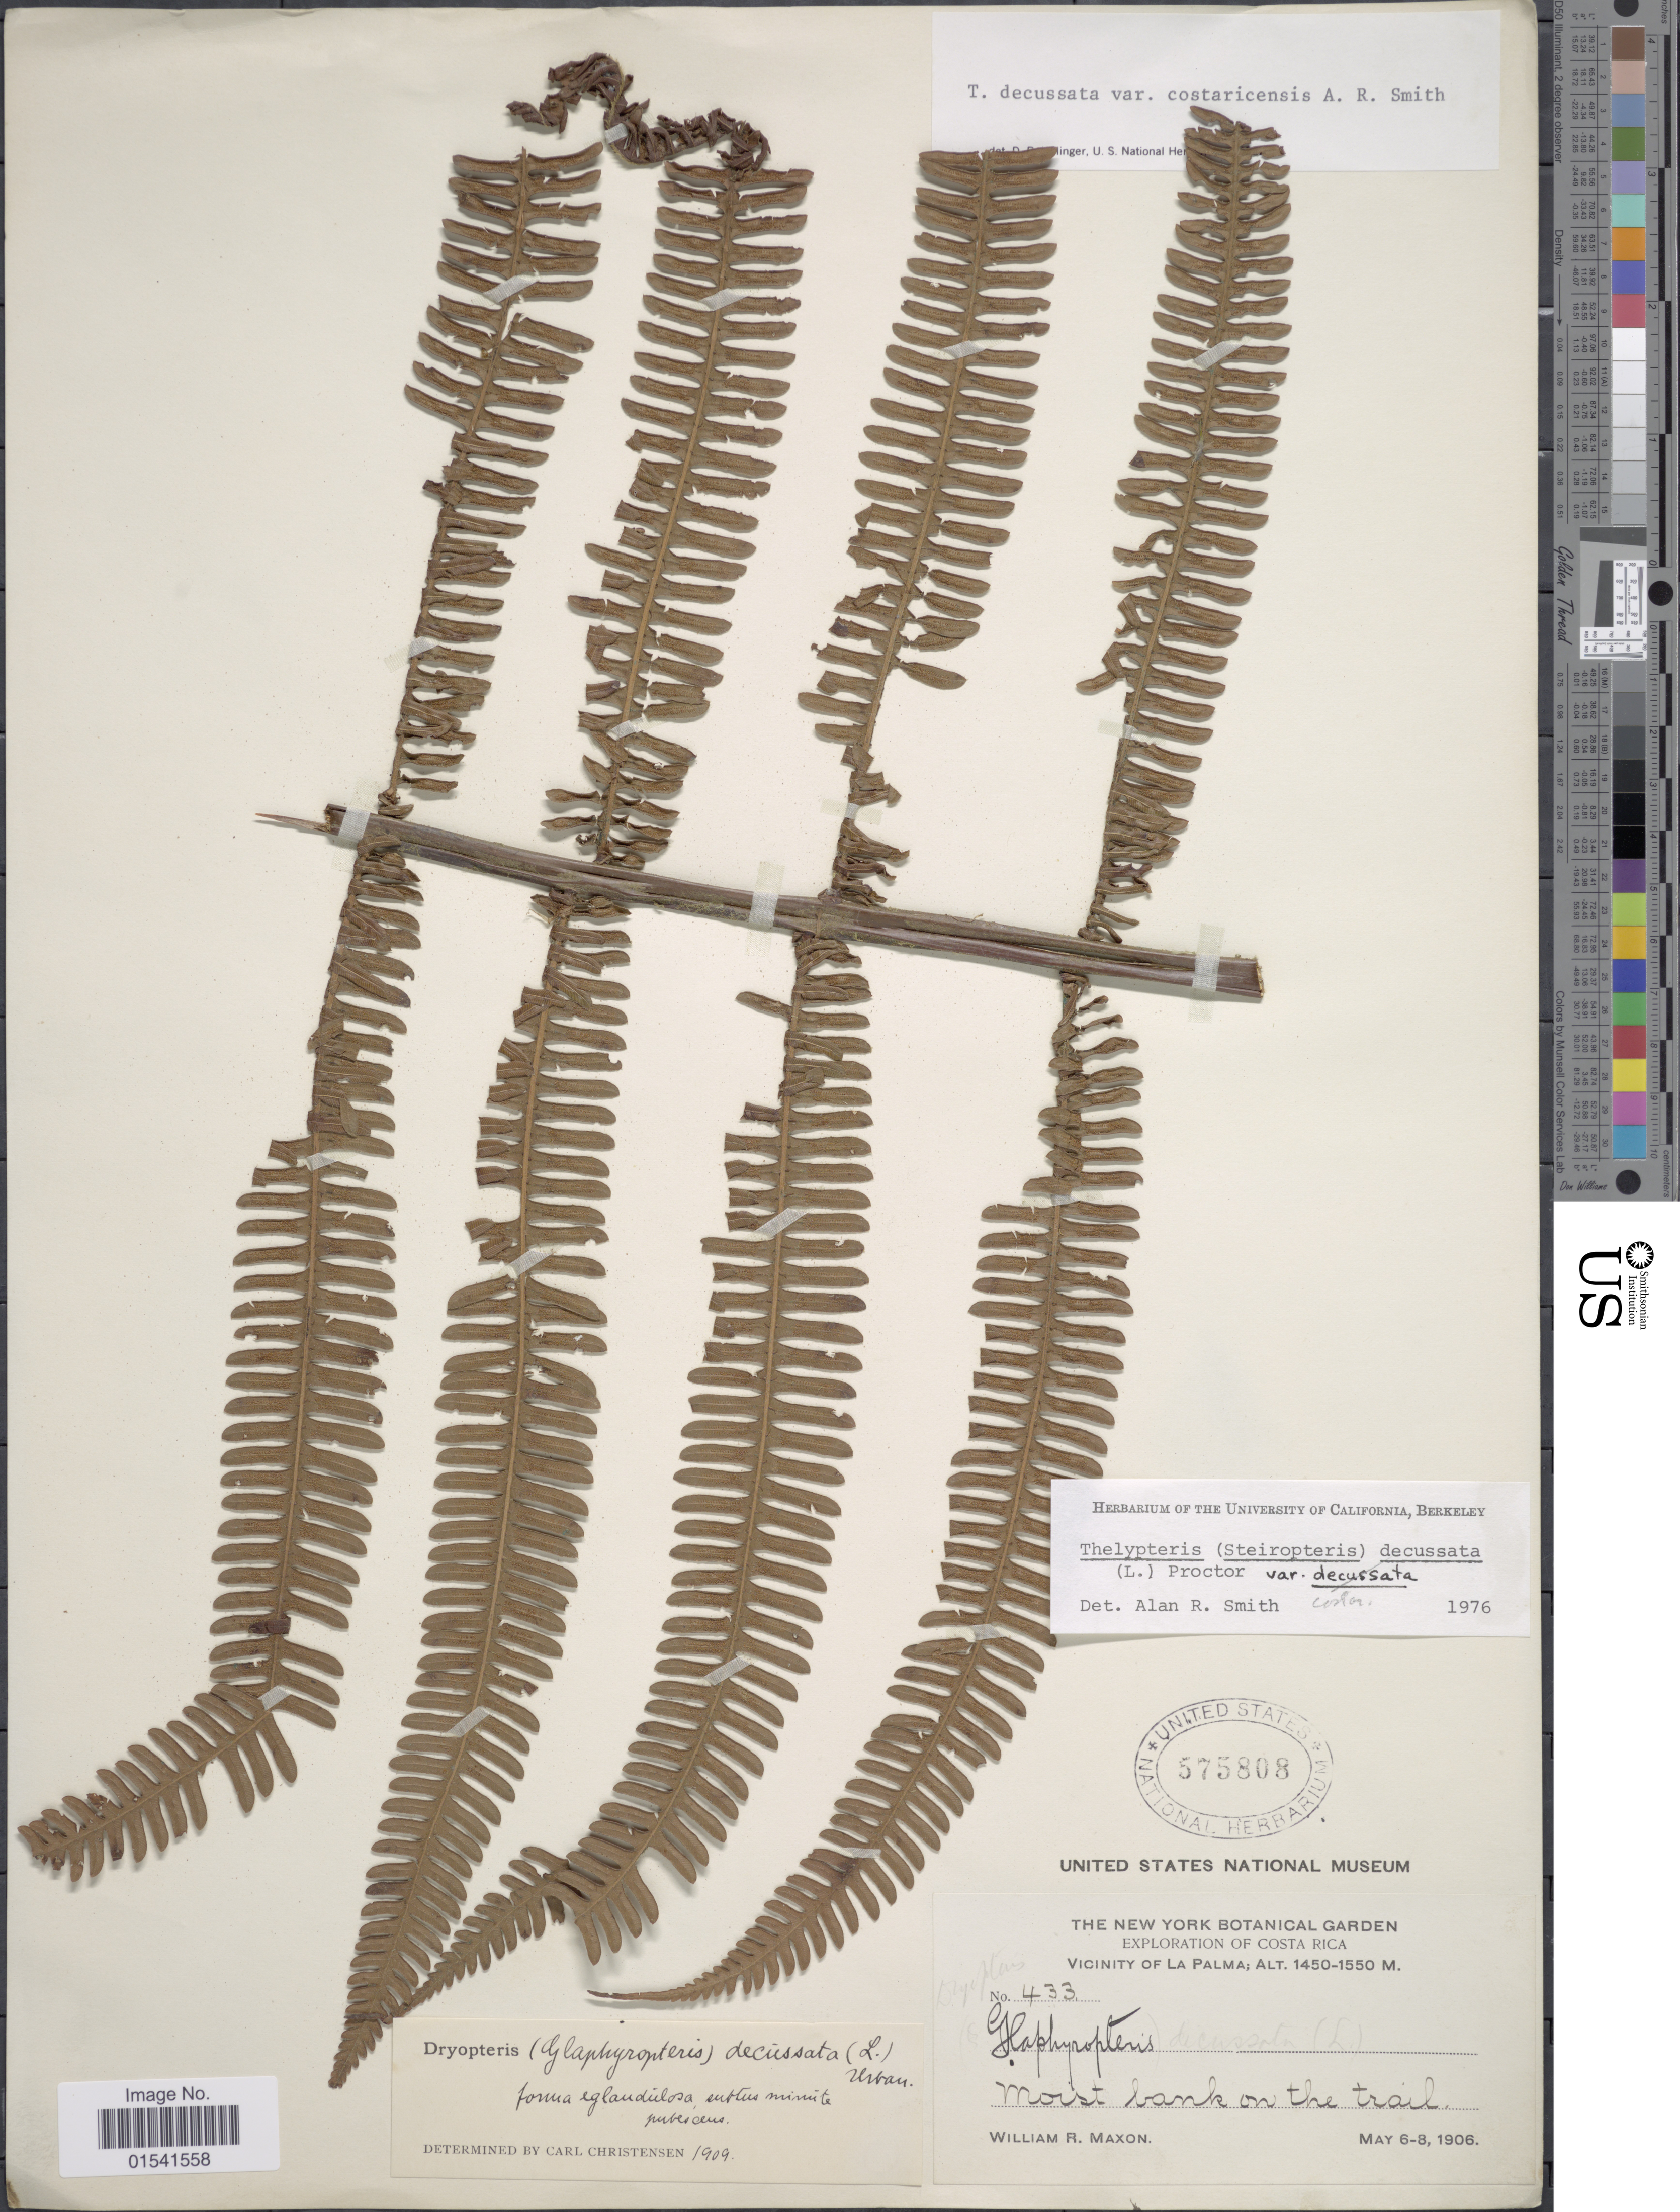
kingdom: Plantae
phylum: Tracheophyta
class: Polypodiopsida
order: Polypodiales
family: Thelypteridaceae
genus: Steiropteris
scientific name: Steiropteris decussata (L.) comb. nov., ined. 2015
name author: (L.)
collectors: W. R. Maxon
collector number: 433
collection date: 1906-05-06/1906-05-08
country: Costa Rica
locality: Vicinity of La Palma, Moisr bank on the trail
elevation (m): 1450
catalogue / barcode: US 575808